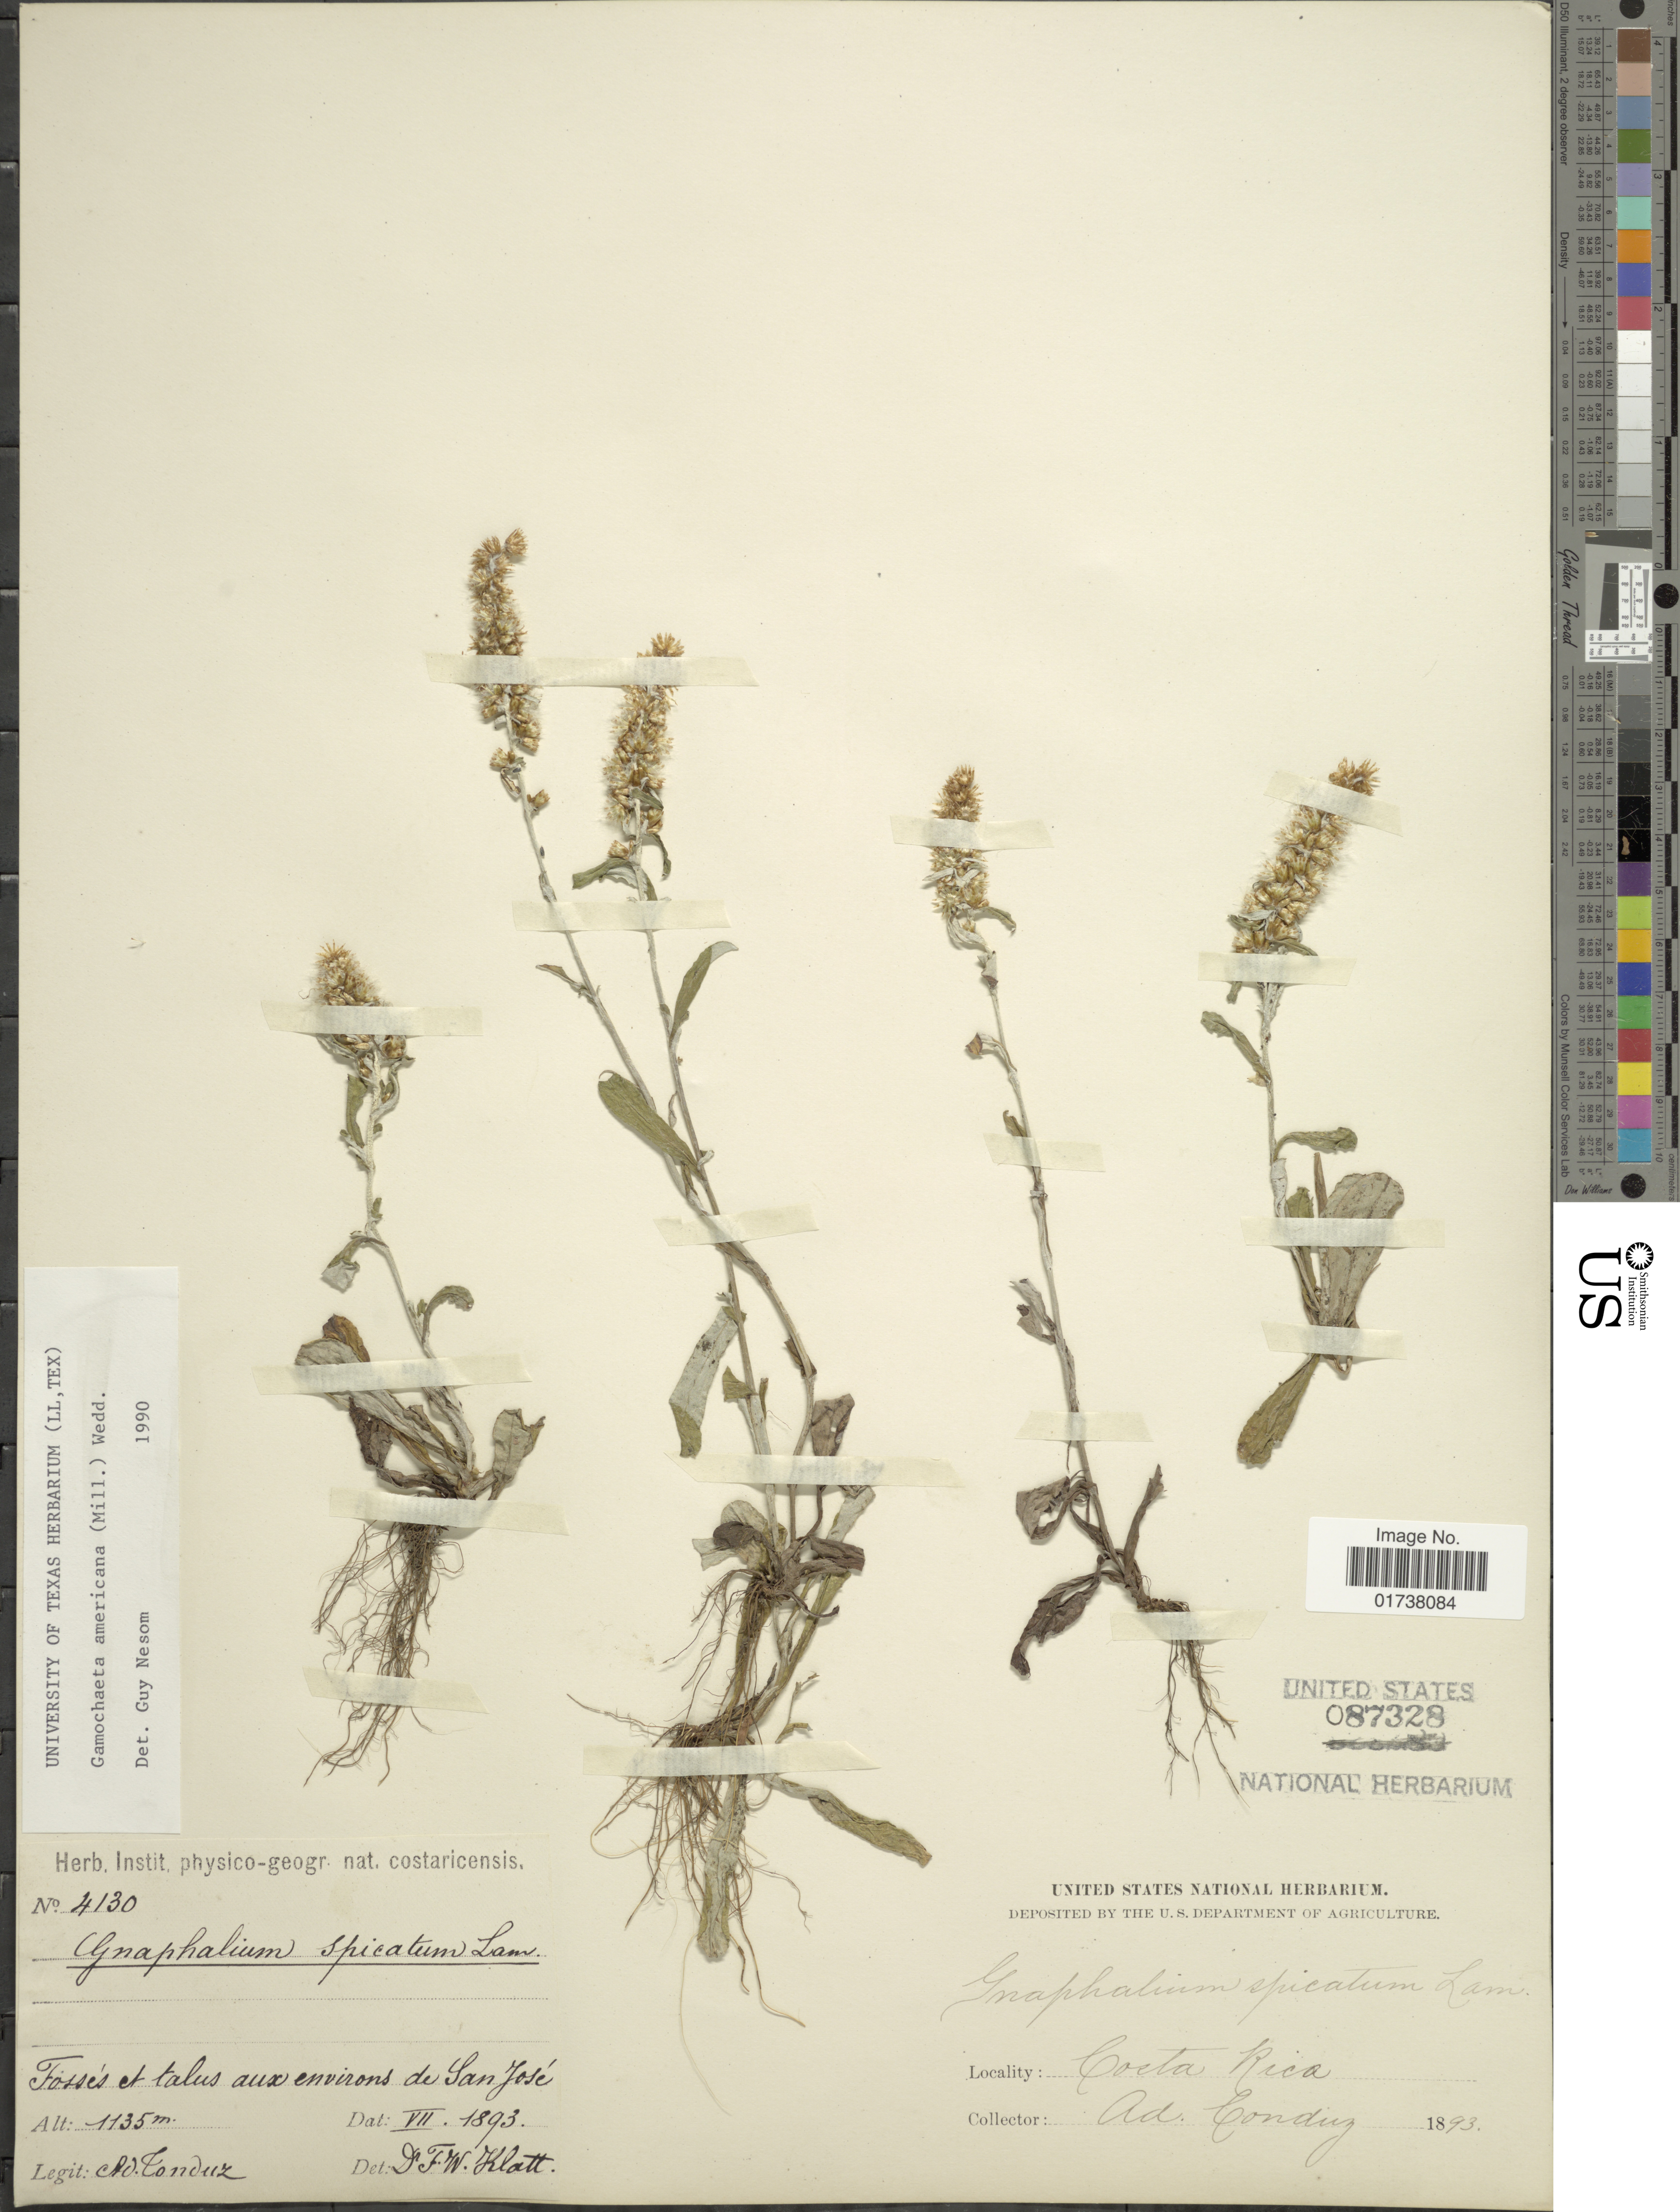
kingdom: Plantae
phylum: Tracheophyta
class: Magnoliopsida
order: Asterales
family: Asteraceae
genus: Gamochaeta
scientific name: Gamochaeta americana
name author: (Mill.) Wedd.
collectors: A. Tonduz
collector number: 4130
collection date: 1893-07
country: Costa Rica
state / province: San José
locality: Fosses et talus aux environ de San José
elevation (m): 1135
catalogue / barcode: US 87328